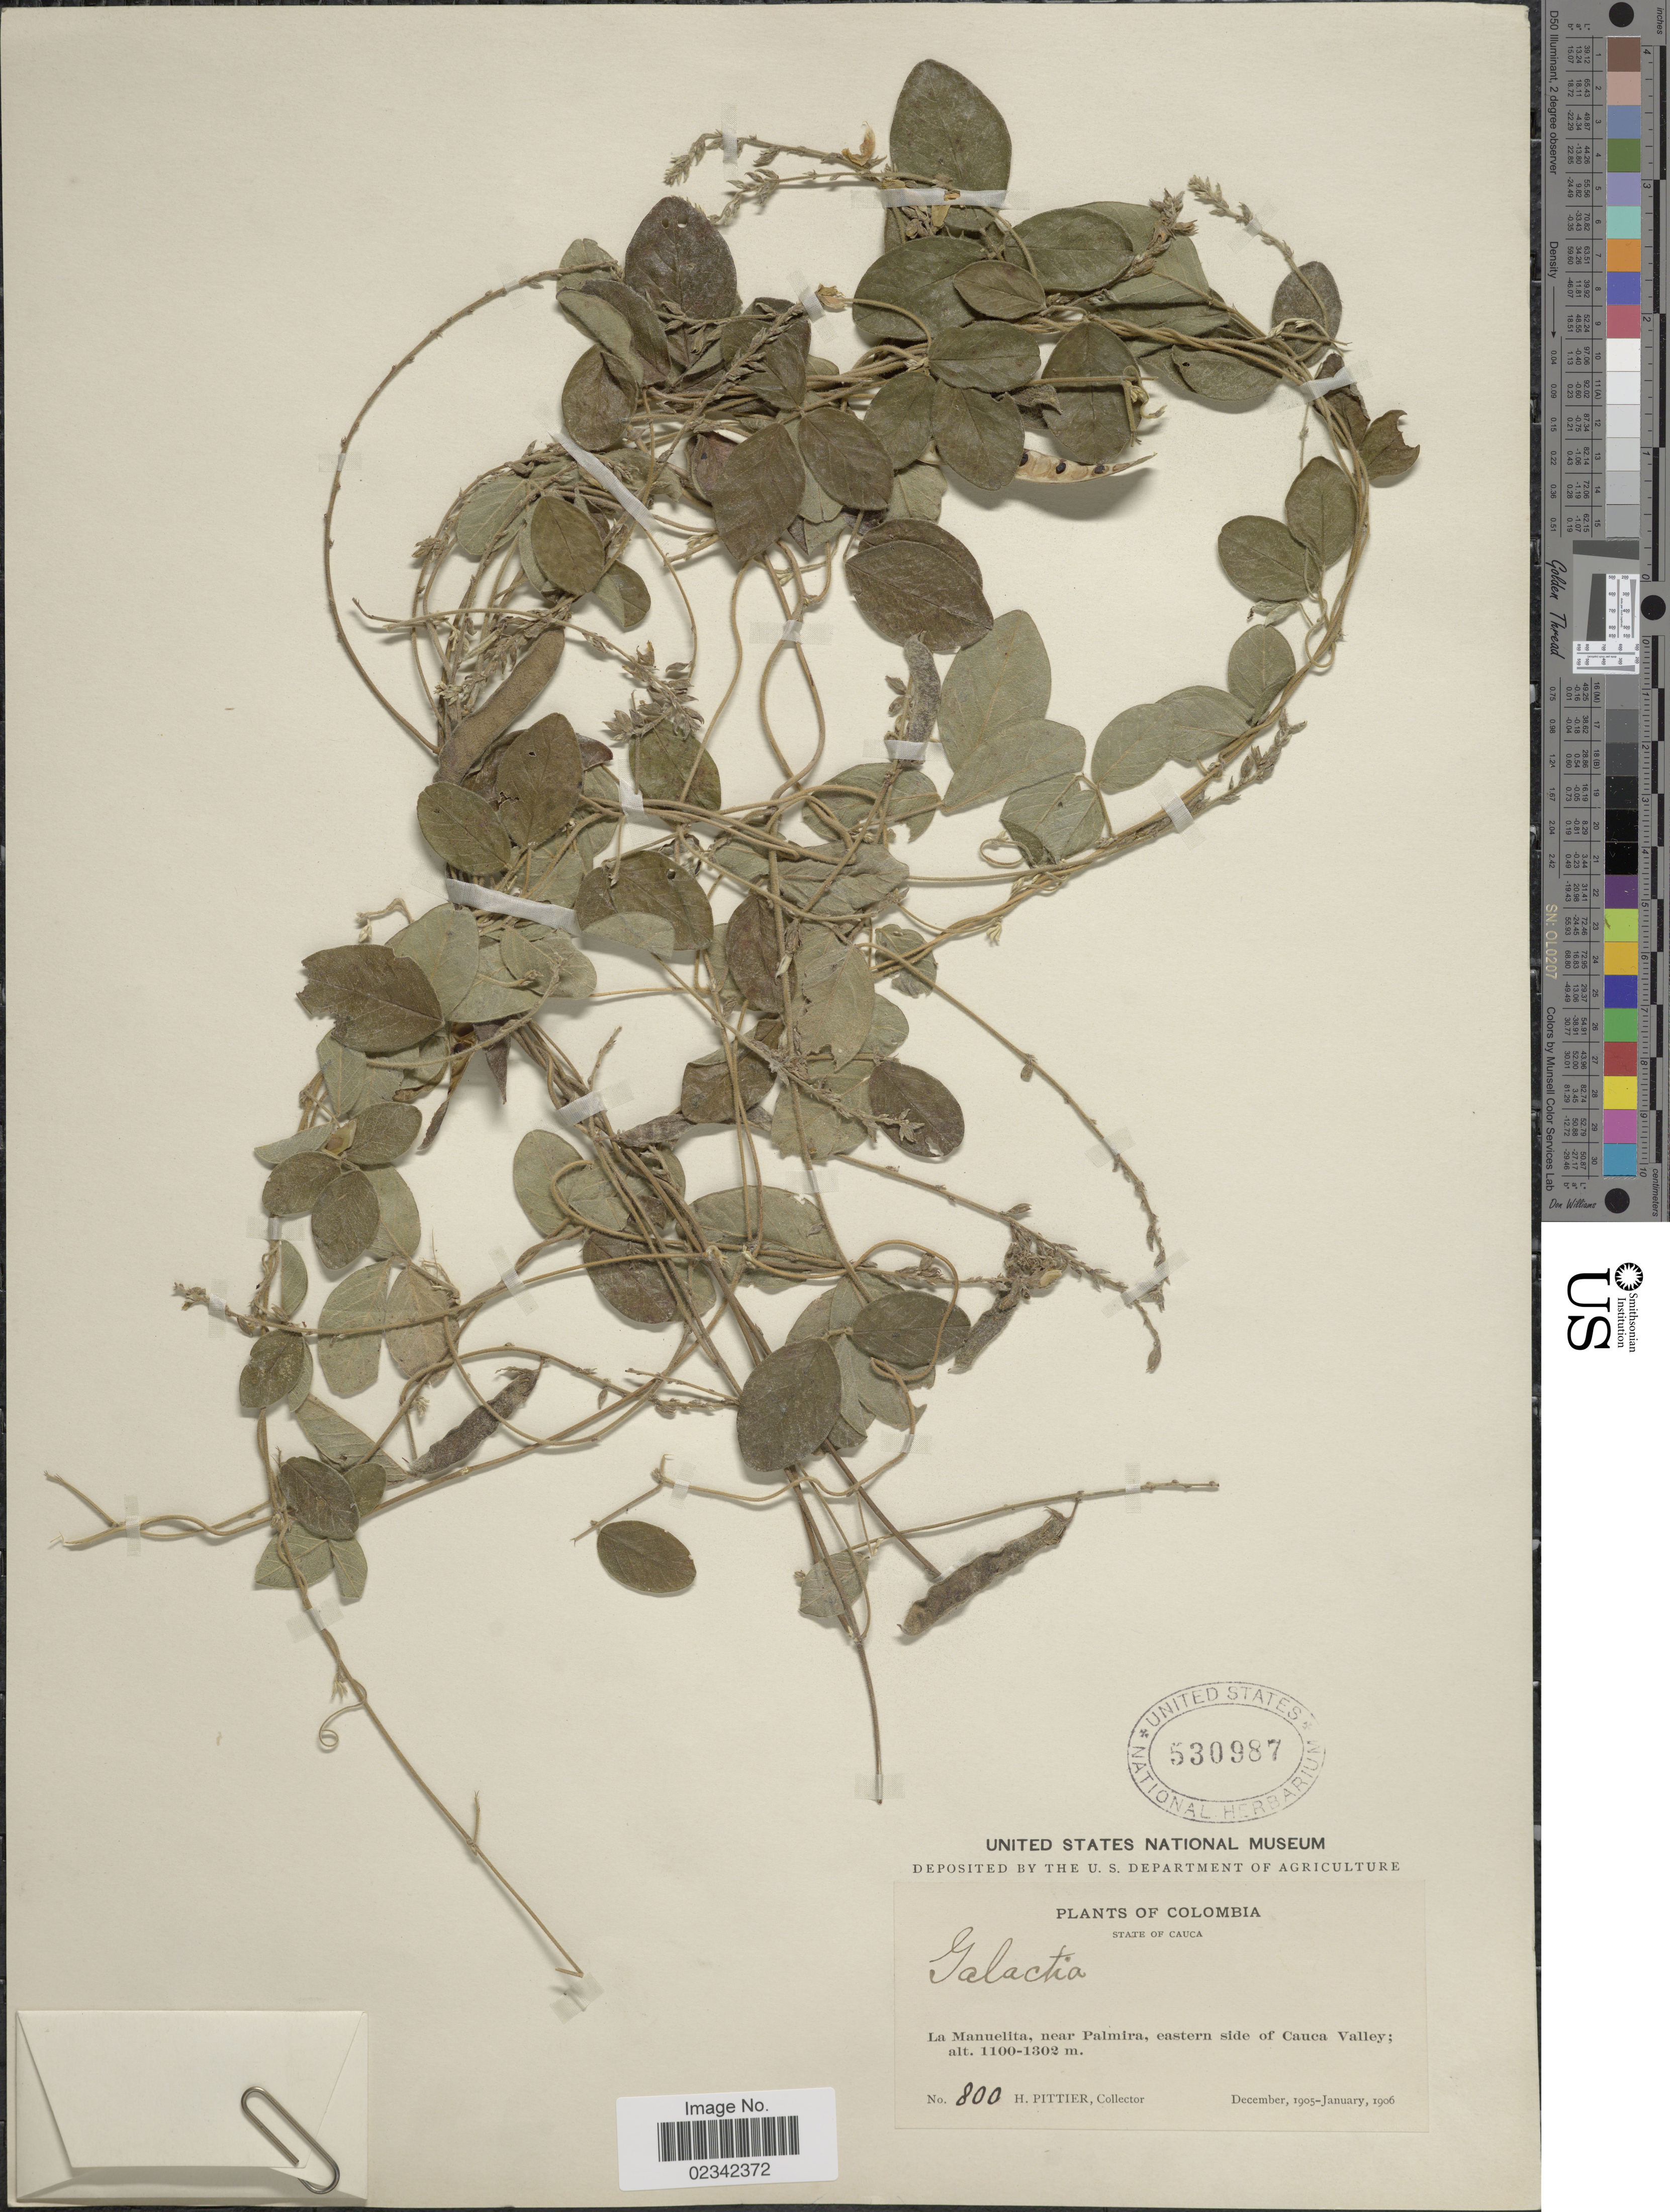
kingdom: Plantae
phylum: Tracheophyta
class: Magnoliopsida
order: Fabales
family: Fabaceae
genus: Galactia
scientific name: Galactia striata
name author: (Jacq.) Urb.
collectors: H. F. Pittier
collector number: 800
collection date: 1905-12/1906-01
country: Colombia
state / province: Cauca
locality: La Manuelita, near Palmira, eastern side of Cauca Valley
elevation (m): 1100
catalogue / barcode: US 530987